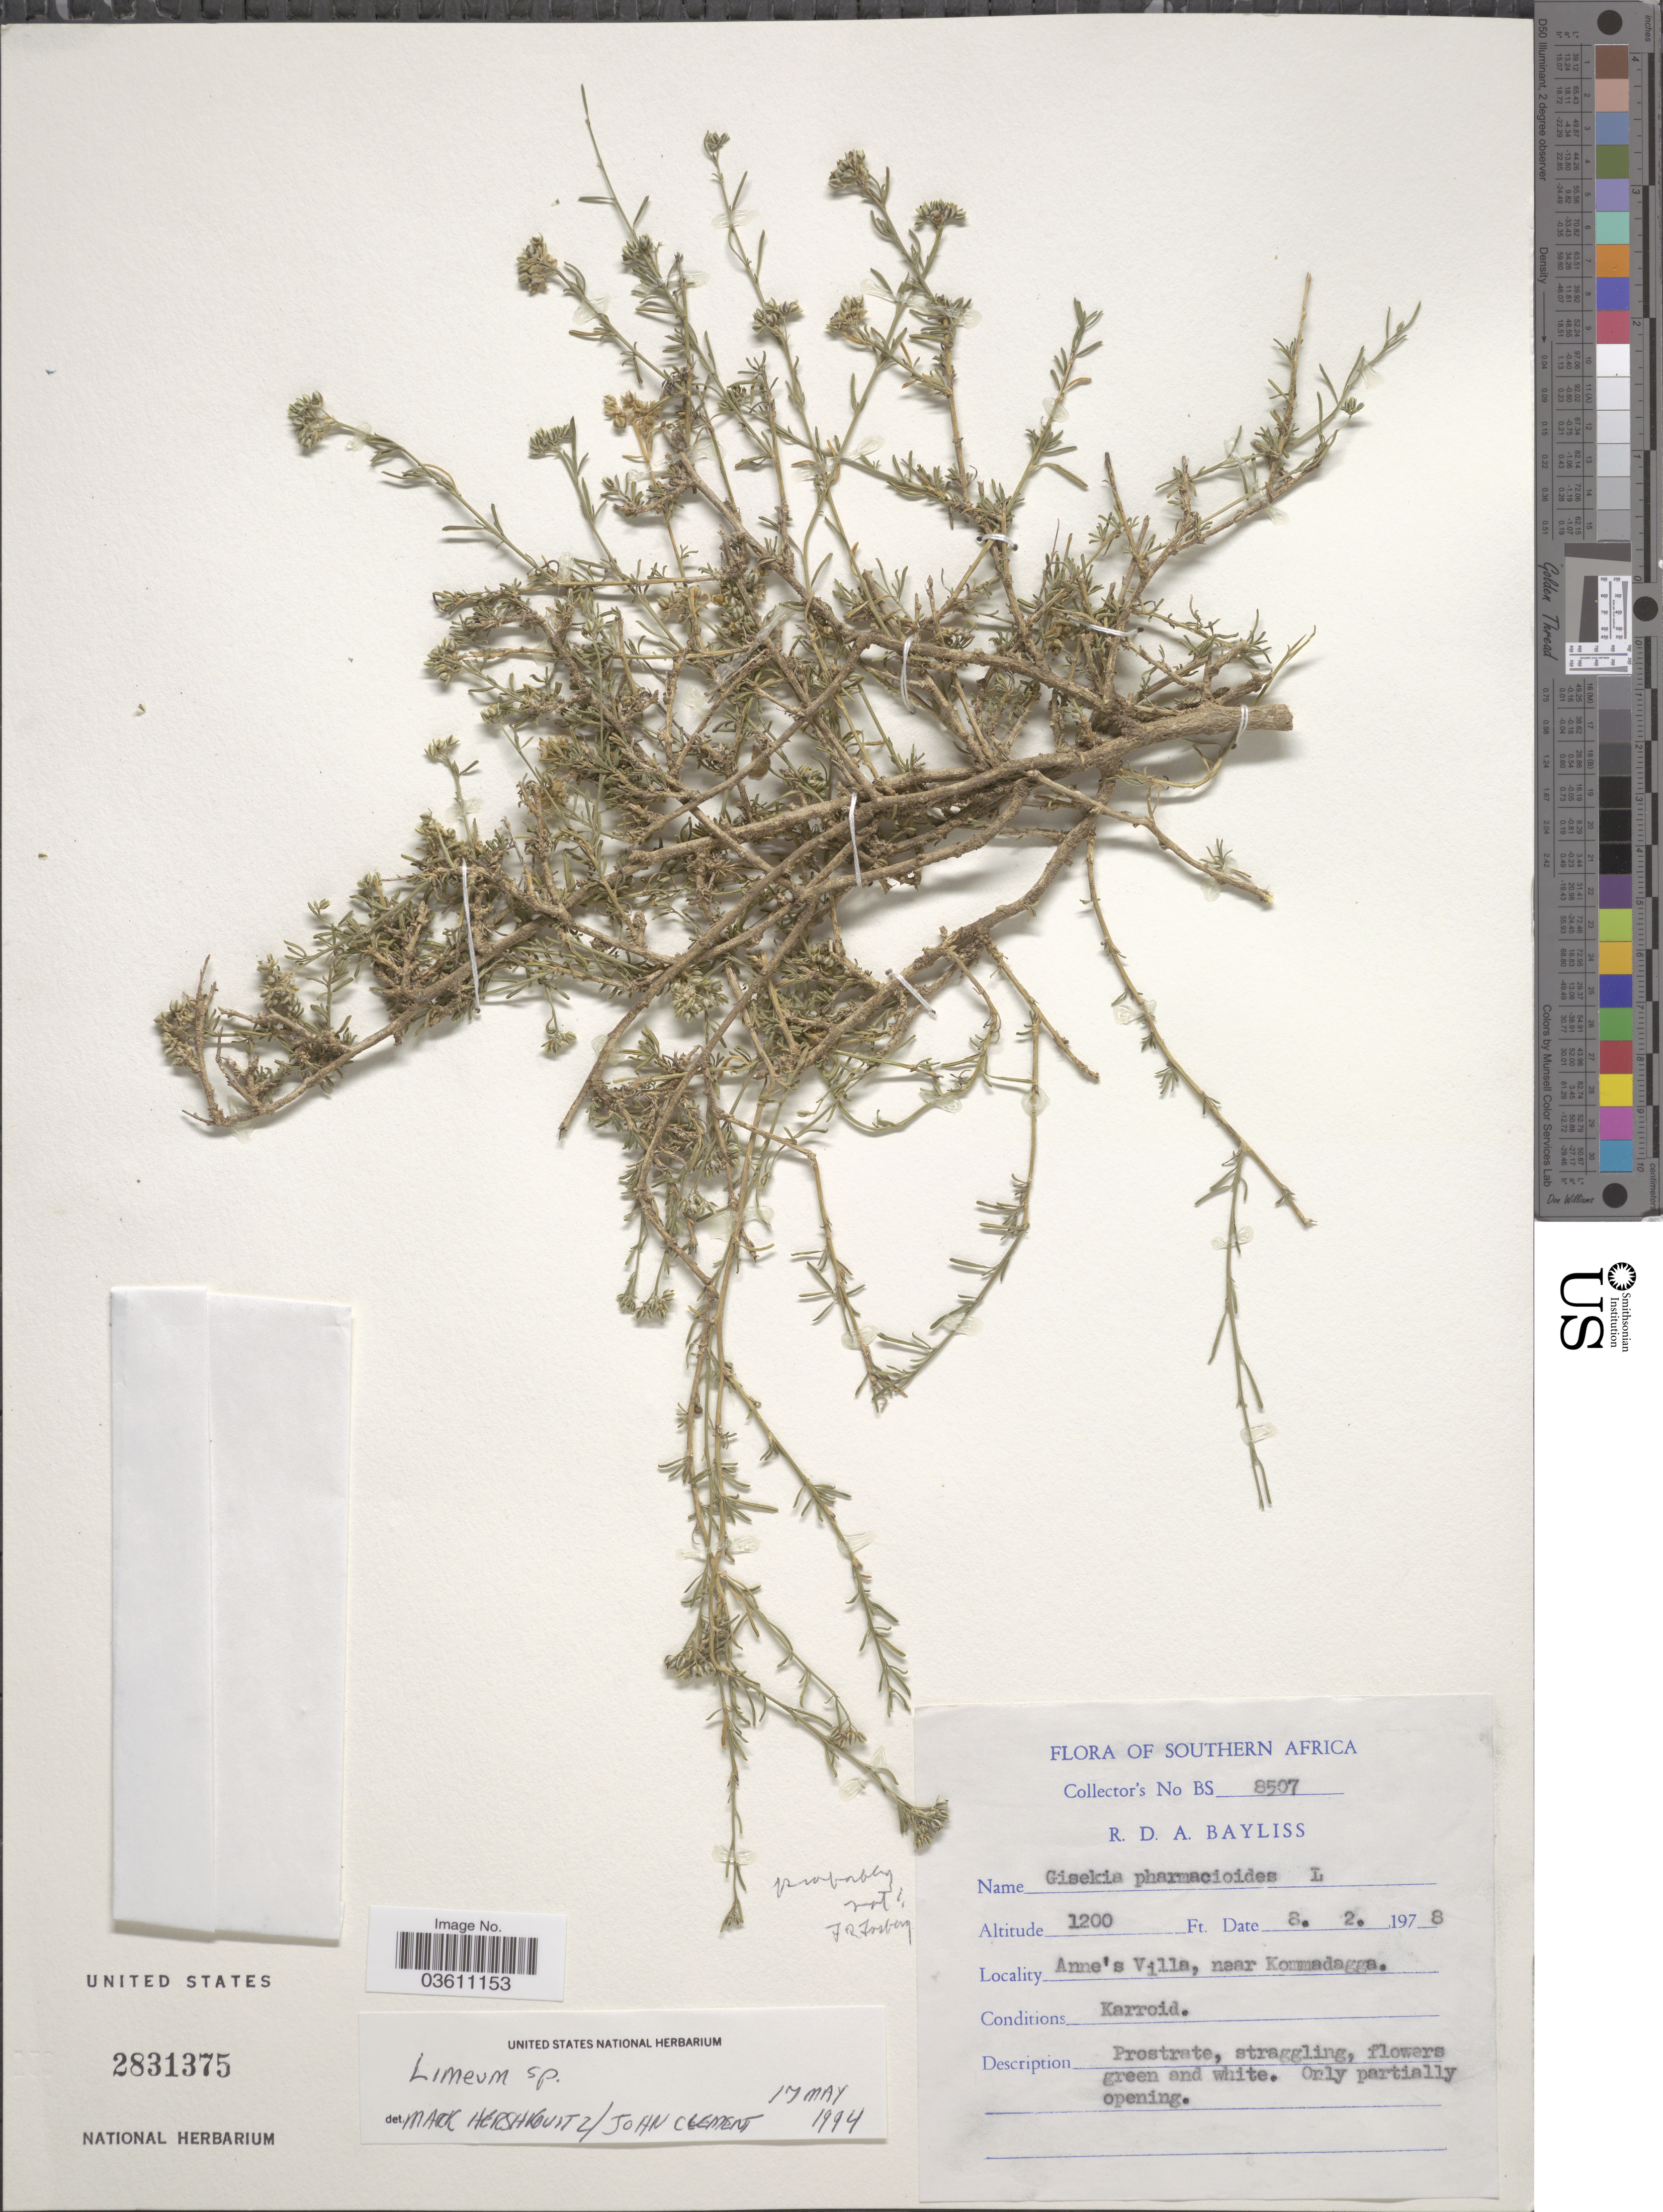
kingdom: Plantae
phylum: Tracheophyta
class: Magnoliopsida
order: Caryophyllales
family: Limeaceae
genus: Limeum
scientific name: Limeum sp.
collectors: R. Bayliss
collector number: BS 8507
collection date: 1978-02-08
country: South Africa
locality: Southern Africa. Anne's Villa, near Kommadagga.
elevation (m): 366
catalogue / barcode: US 2831375